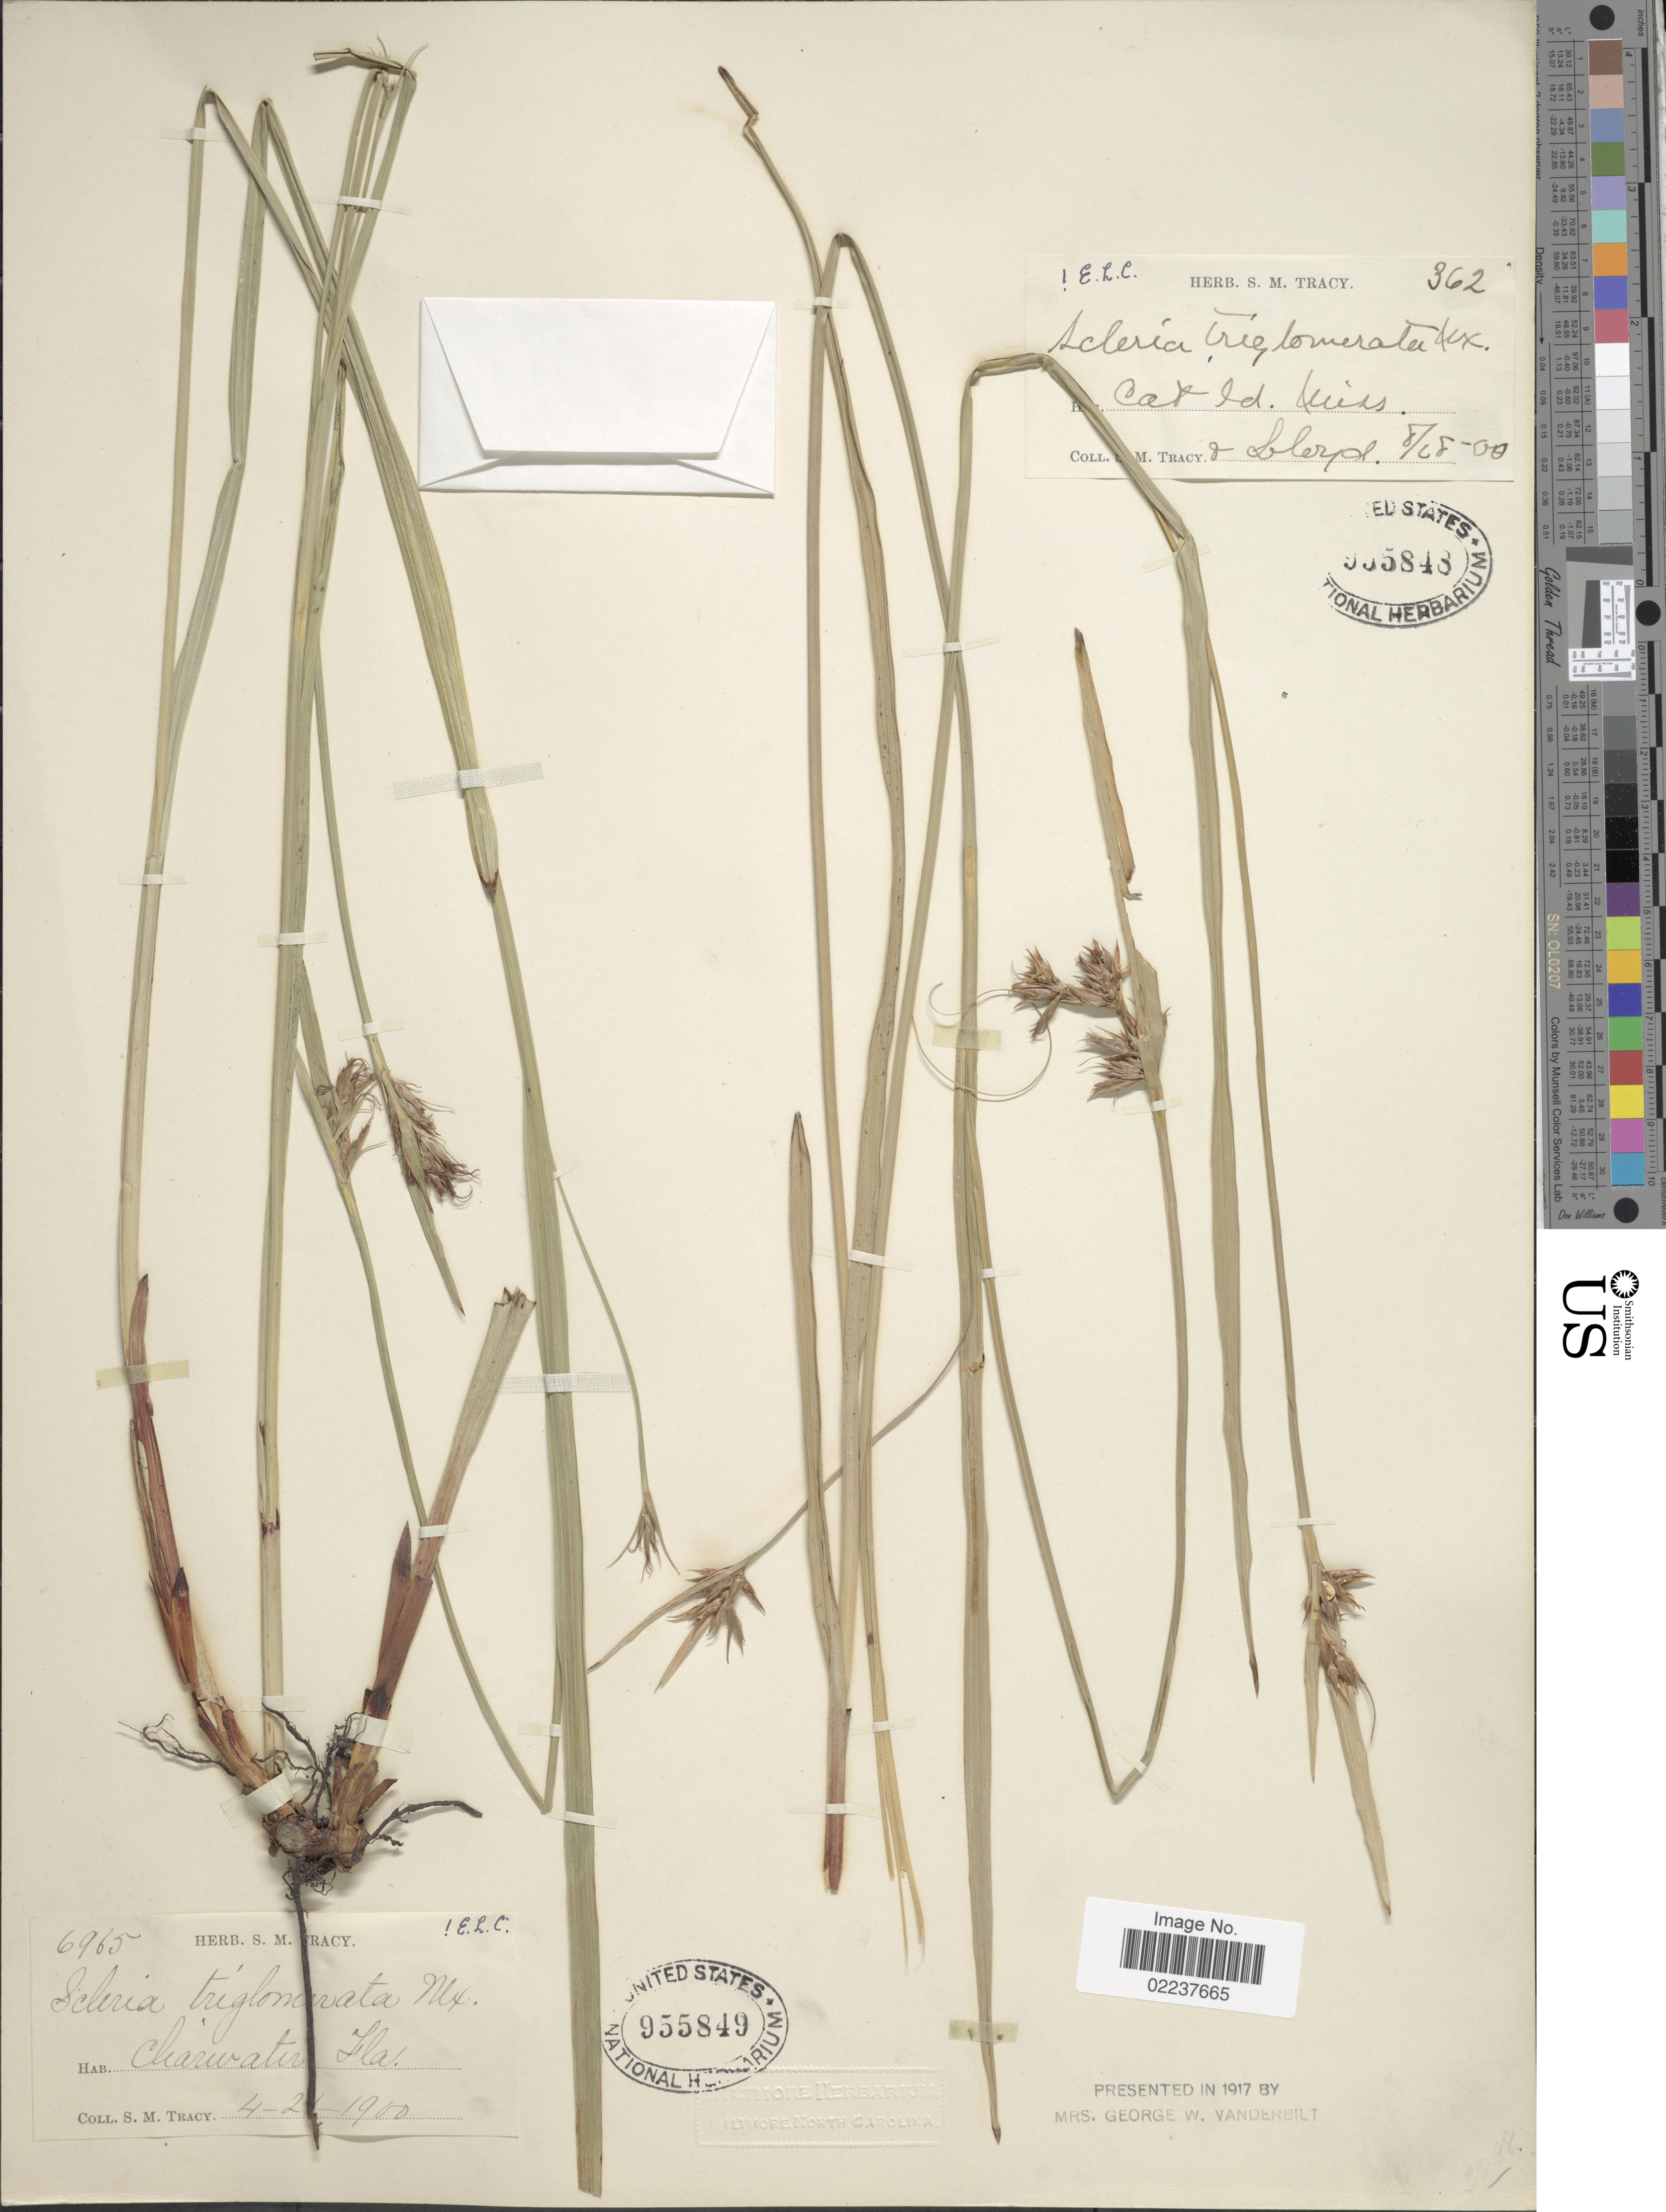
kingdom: Plantae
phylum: Tracheophyta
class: Liliopsida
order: Poales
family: Cyperaceae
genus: Scleria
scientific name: Scleria triglomerata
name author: Michx.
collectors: S. M. Tracy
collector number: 362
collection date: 1900-08-28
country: United States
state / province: Mississippi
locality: Cat Id.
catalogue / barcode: US 955848-2